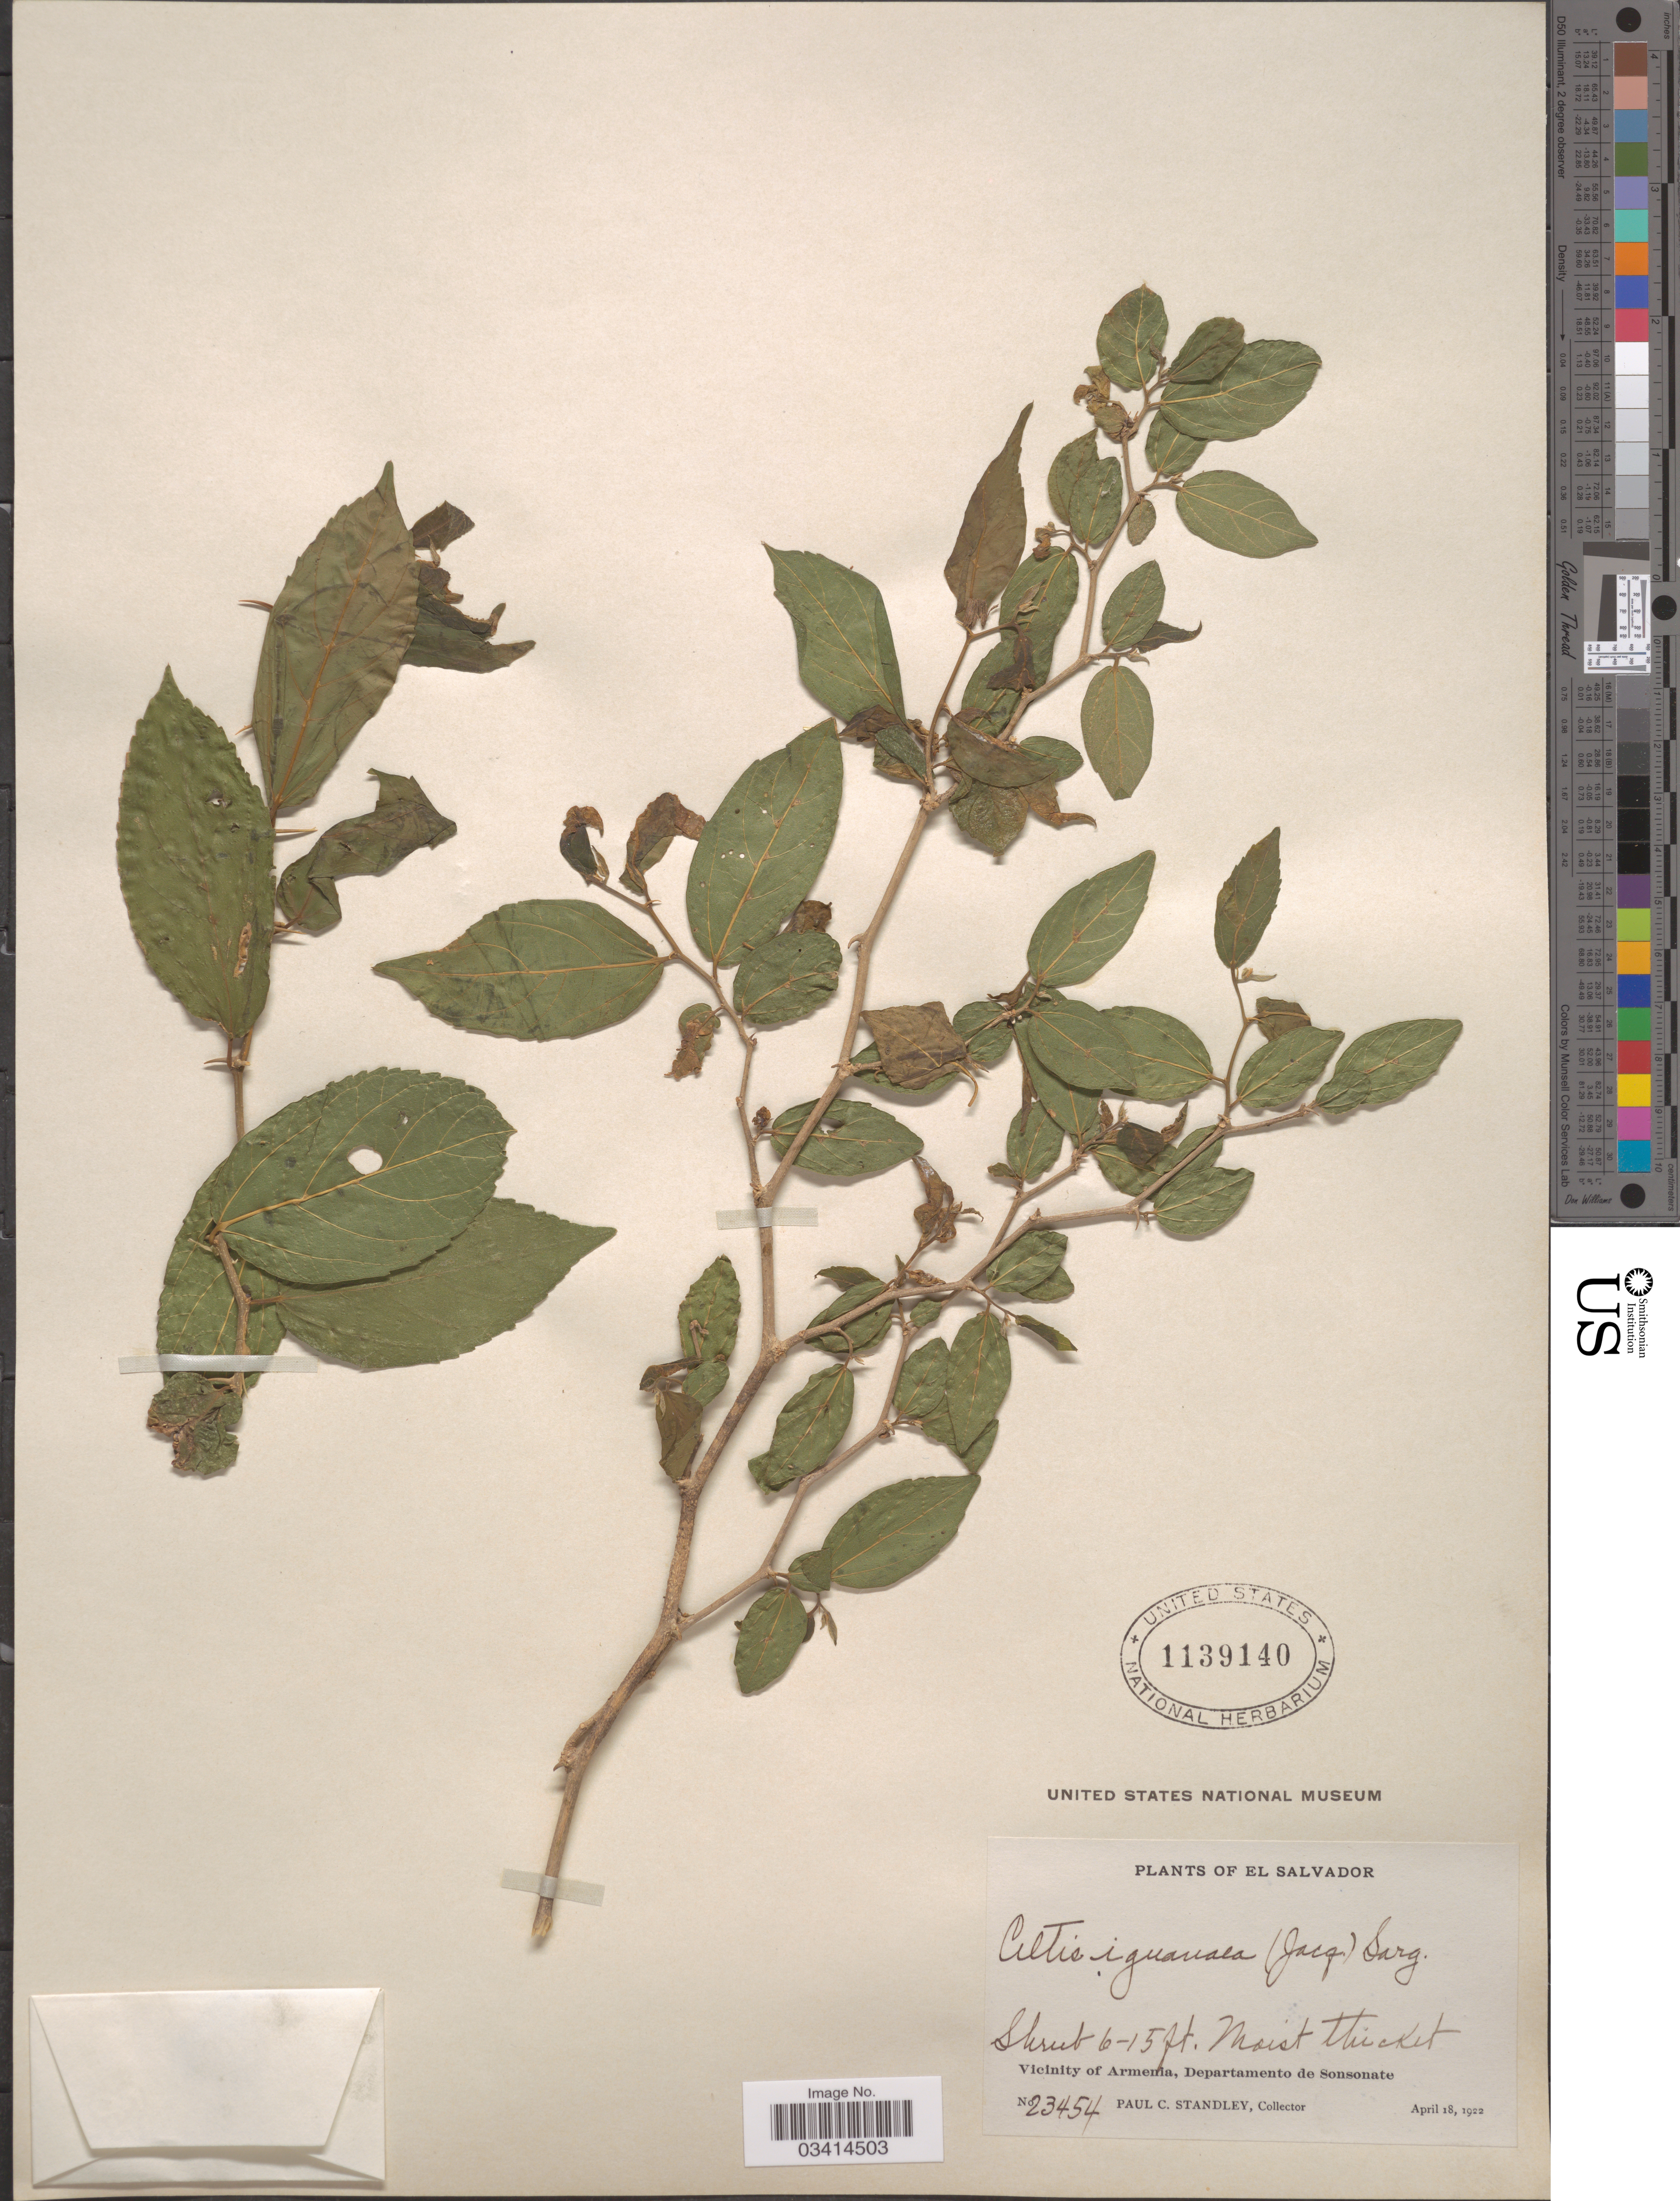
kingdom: Plantae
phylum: Tracheophyta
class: Magnoliopsida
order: Rosales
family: Cannabaceae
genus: Celtis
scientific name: Celtis iguanaea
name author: (Jacq.) Sarg.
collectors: P. C. Standley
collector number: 23454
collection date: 1922-04-18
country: El Salvador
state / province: Sonsonate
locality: Vicinity of Armenia, Departamento de Sonsonate.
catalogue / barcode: US 1139140